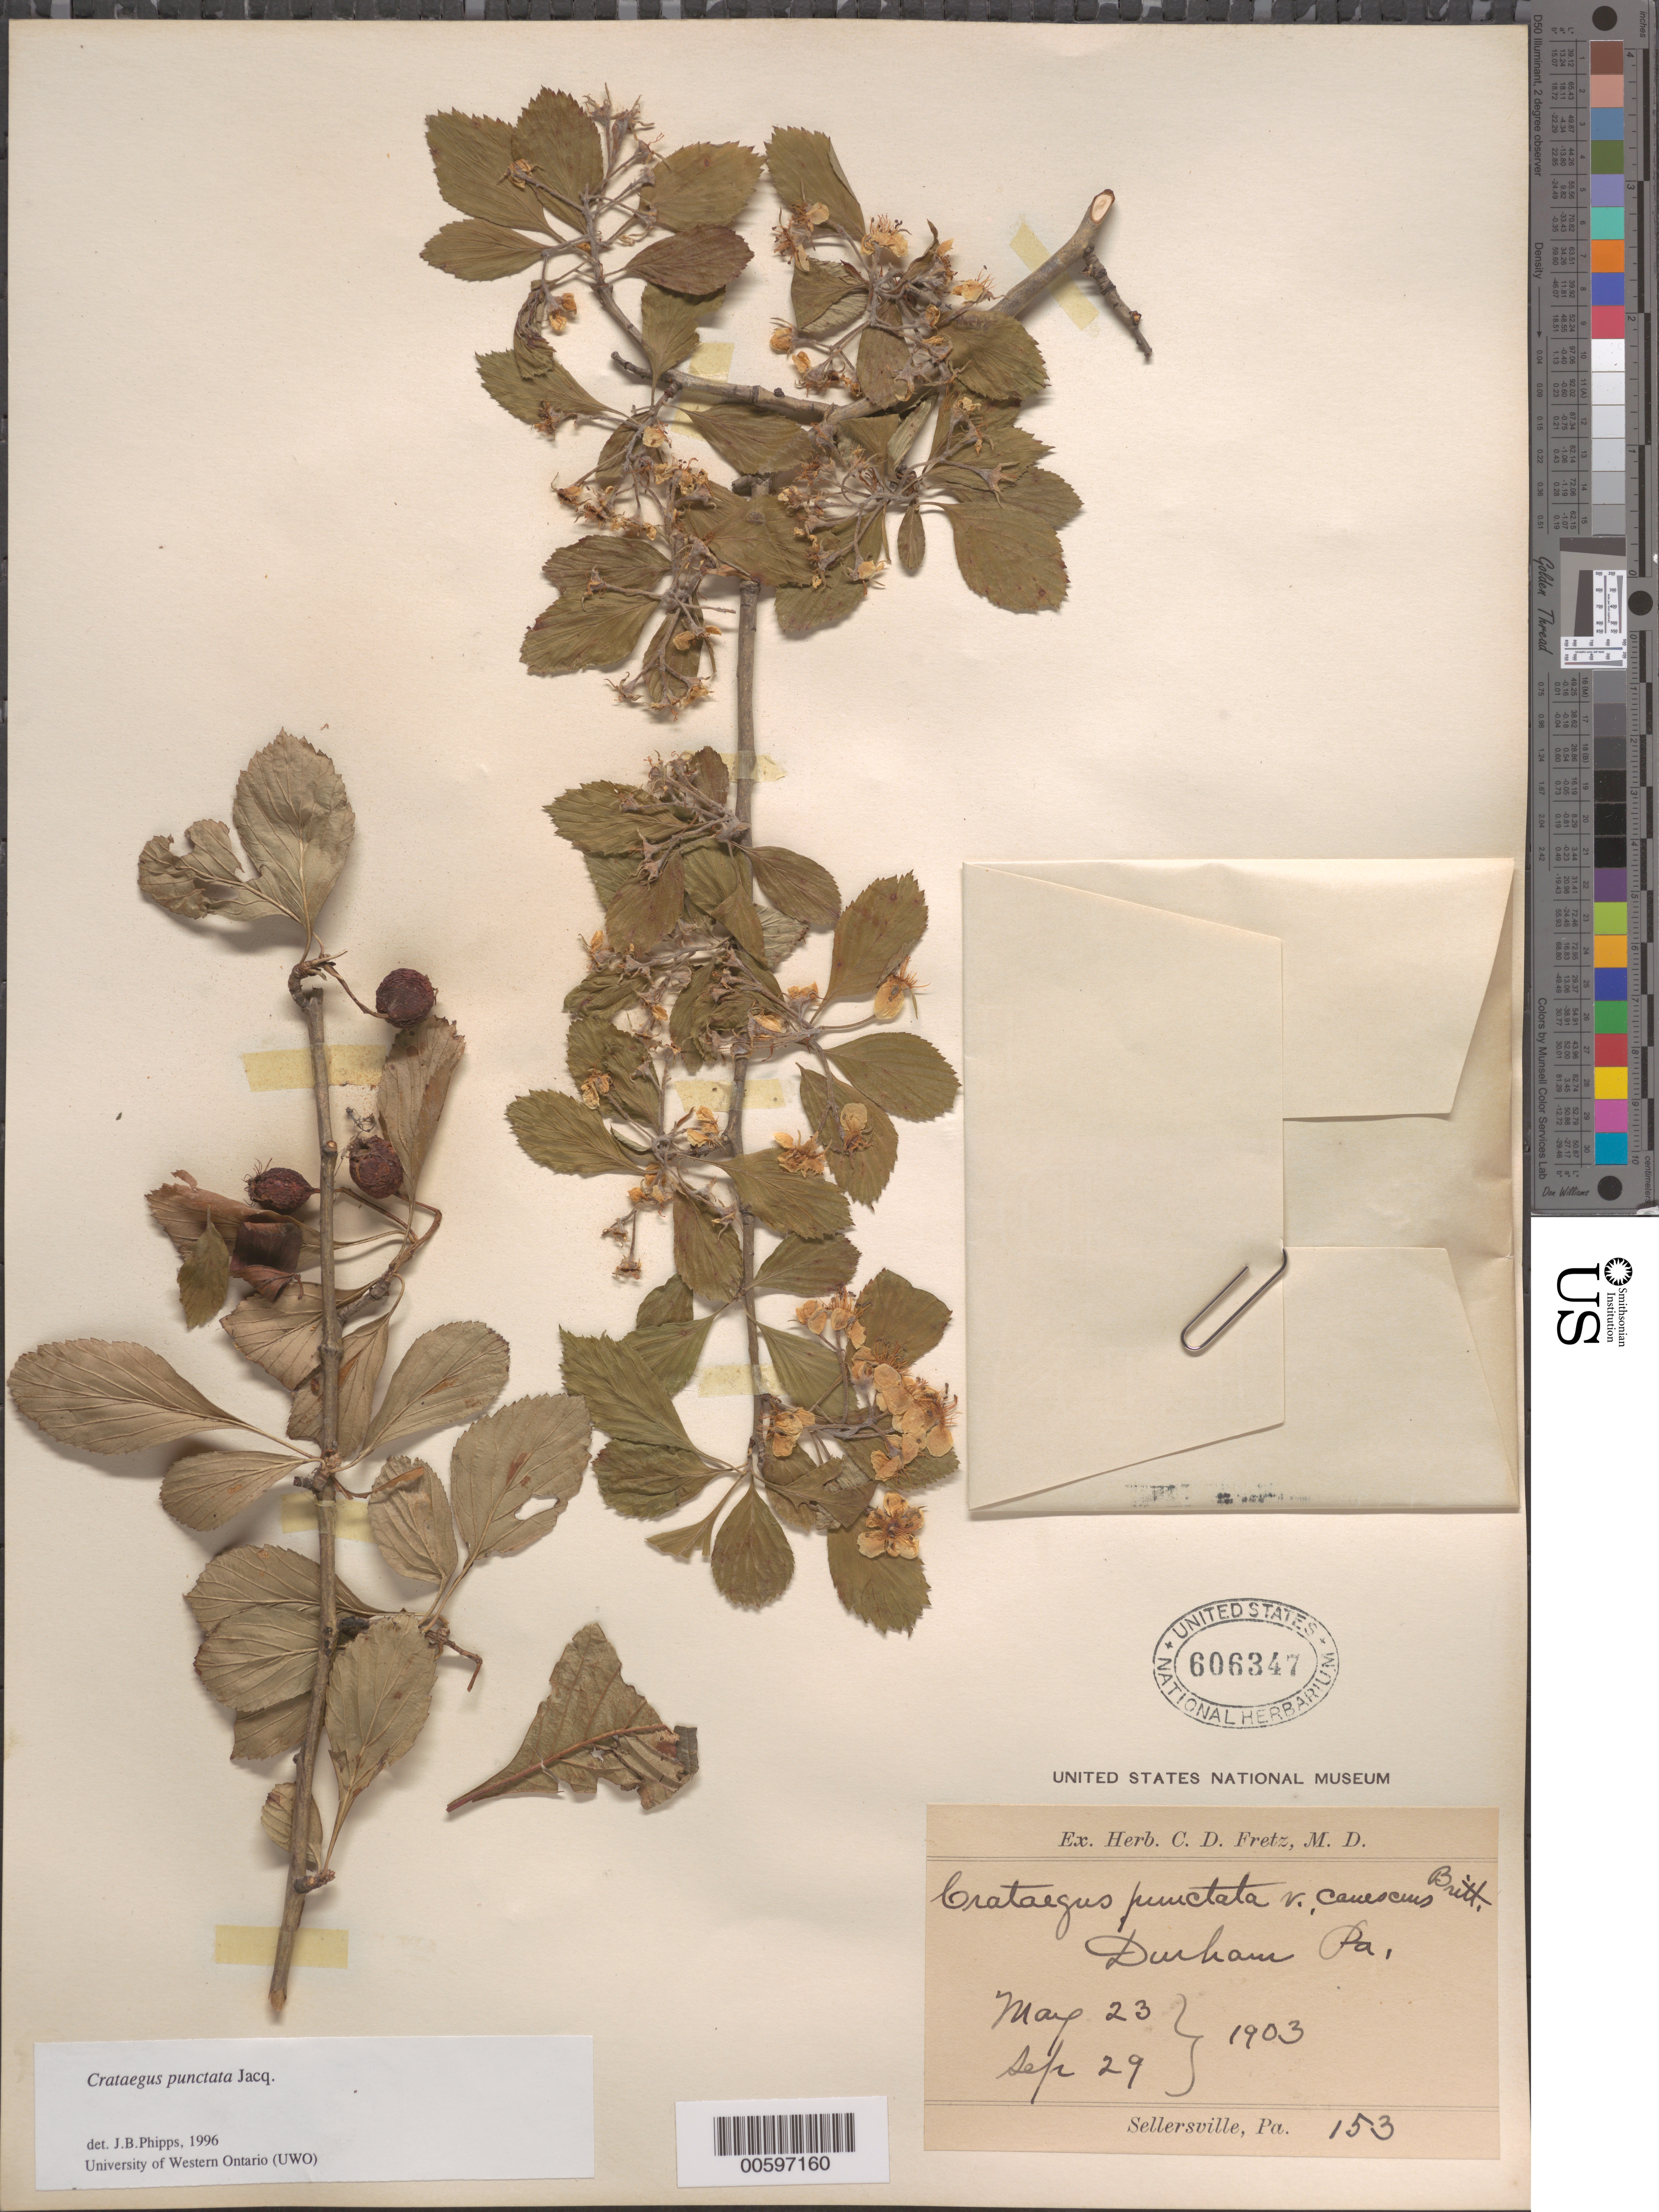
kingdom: Plantae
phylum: Tracheophyta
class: Magnoliopsida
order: Rosales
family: Rosaceae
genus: Crataegus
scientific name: Crataegus punctata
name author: Jacq.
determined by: Phipps, James B., (UWO), University of Western Ontario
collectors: ex herb. C.D. Fretz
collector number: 153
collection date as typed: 23 May 1903 and 29 Sep 1903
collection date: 1903-05-23,1903-09-29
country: United States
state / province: Pennsylvania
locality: Durham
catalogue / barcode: US 606347